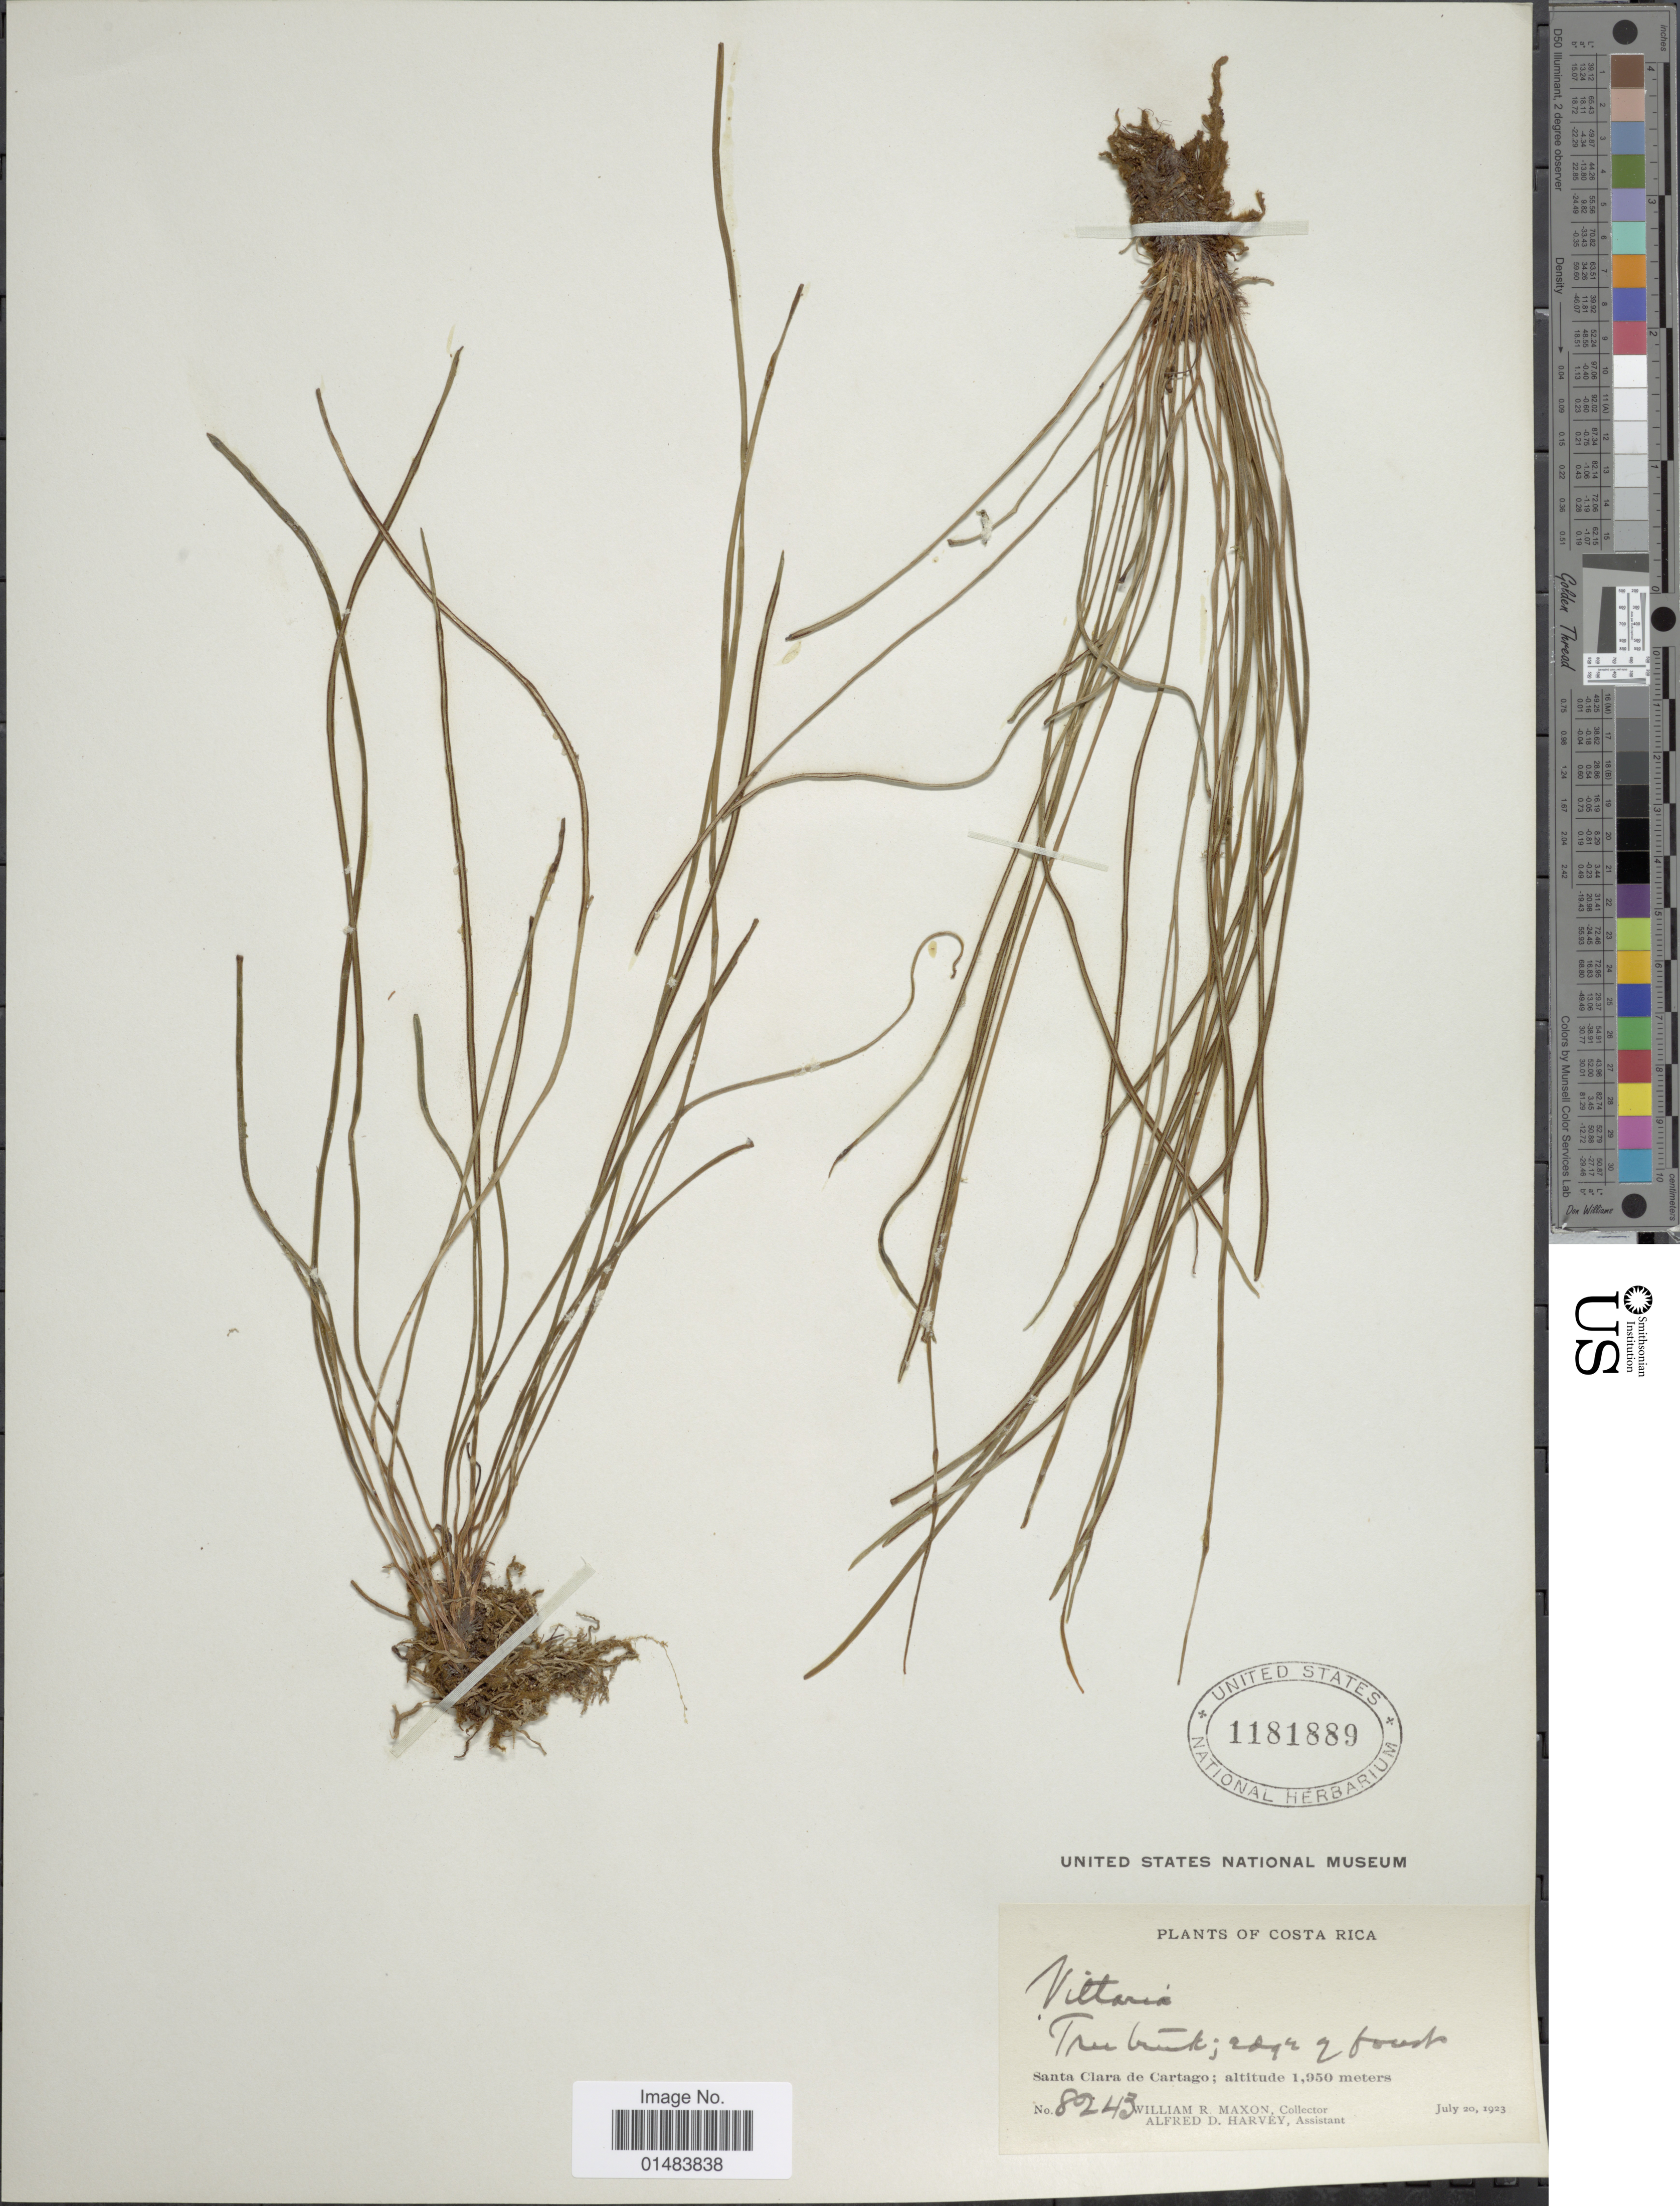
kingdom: Plantae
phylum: Tracheophyta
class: Polypodiopsida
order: Polypodiales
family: Pteridaceae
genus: Vittaria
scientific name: Vittaria sp.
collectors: W. R. Maxon & A. D. Harvey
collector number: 80243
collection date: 1923-07-20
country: Costa Rica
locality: Santa Clara de Cartago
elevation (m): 1950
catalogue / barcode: US 1181889